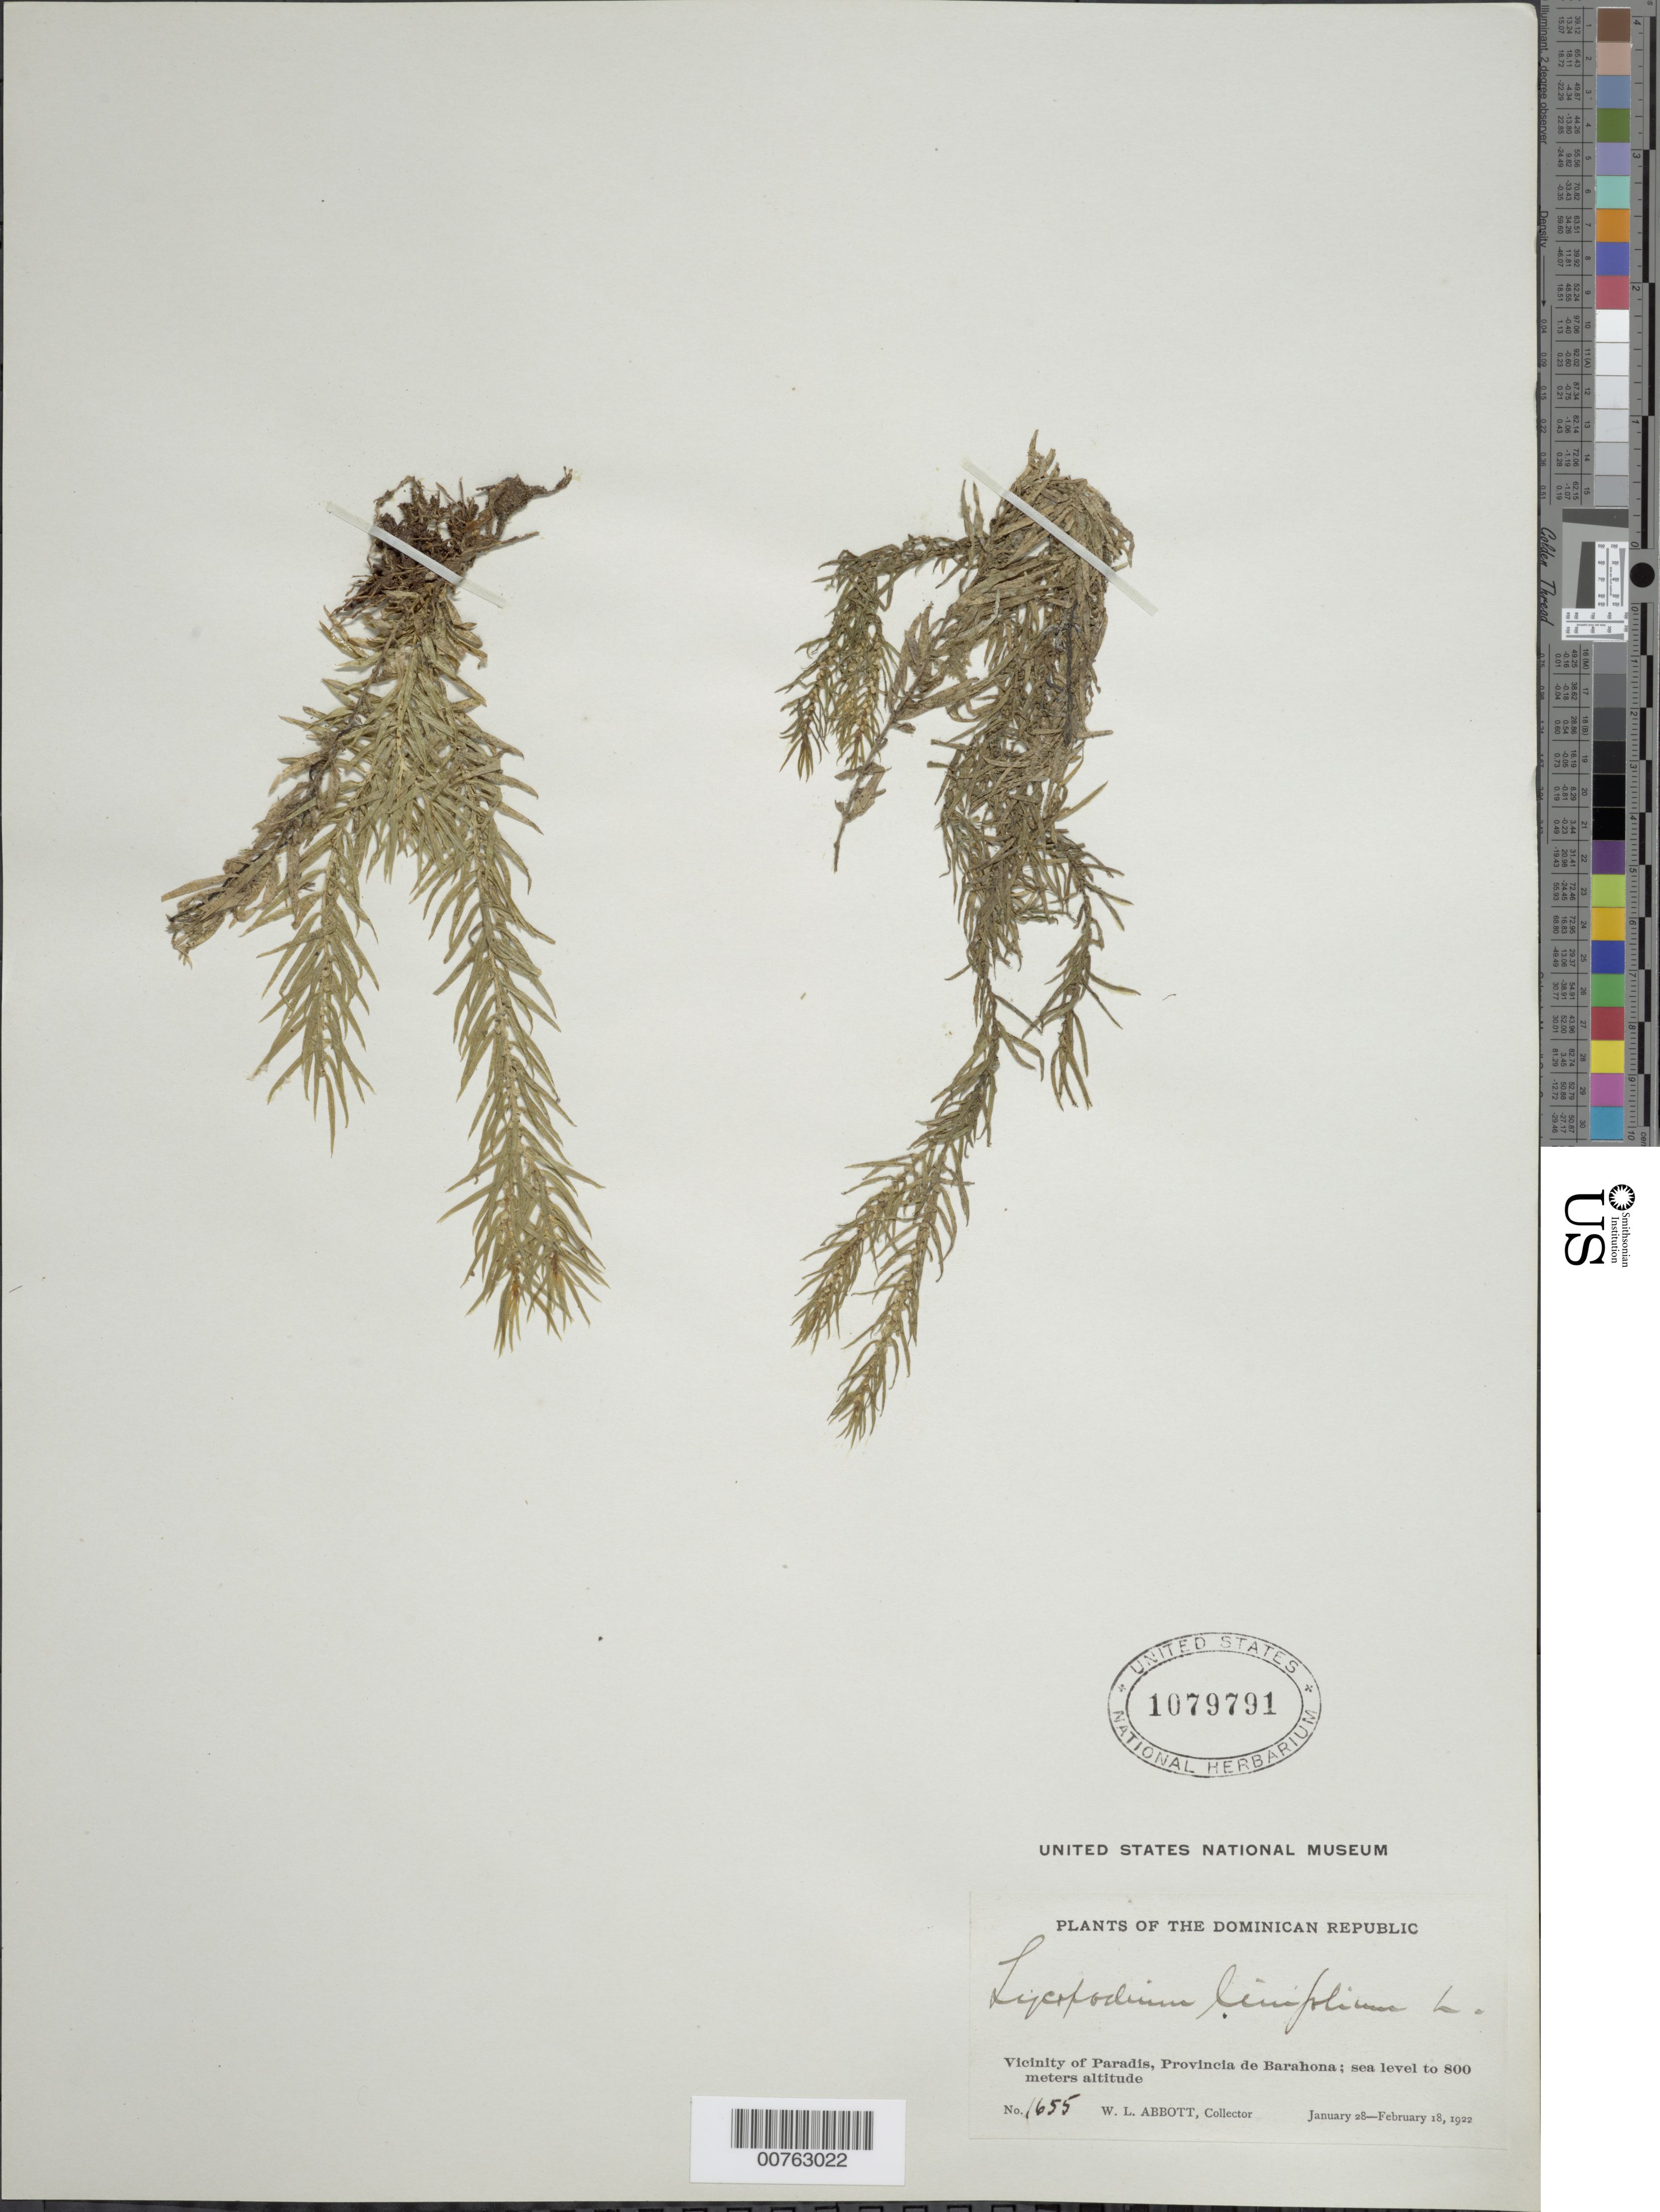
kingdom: Plantae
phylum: Tracheophyta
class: Lycopodiopsida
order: Lycopodiales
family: Lycopodiaceae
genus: Phlegmariurus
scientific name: Phlegmariurus linifolius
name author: (L.) B. Øllg.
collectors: W. L. Abbott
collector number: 1655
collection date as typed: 28 Feb 1922 18 Feb 1922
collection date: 1922-02-18/1922-02-28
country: Dominican Republic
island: Hispaniola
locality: Vicinity of Paradise. Province of Barahona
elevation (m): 0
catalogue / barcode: US 1079791